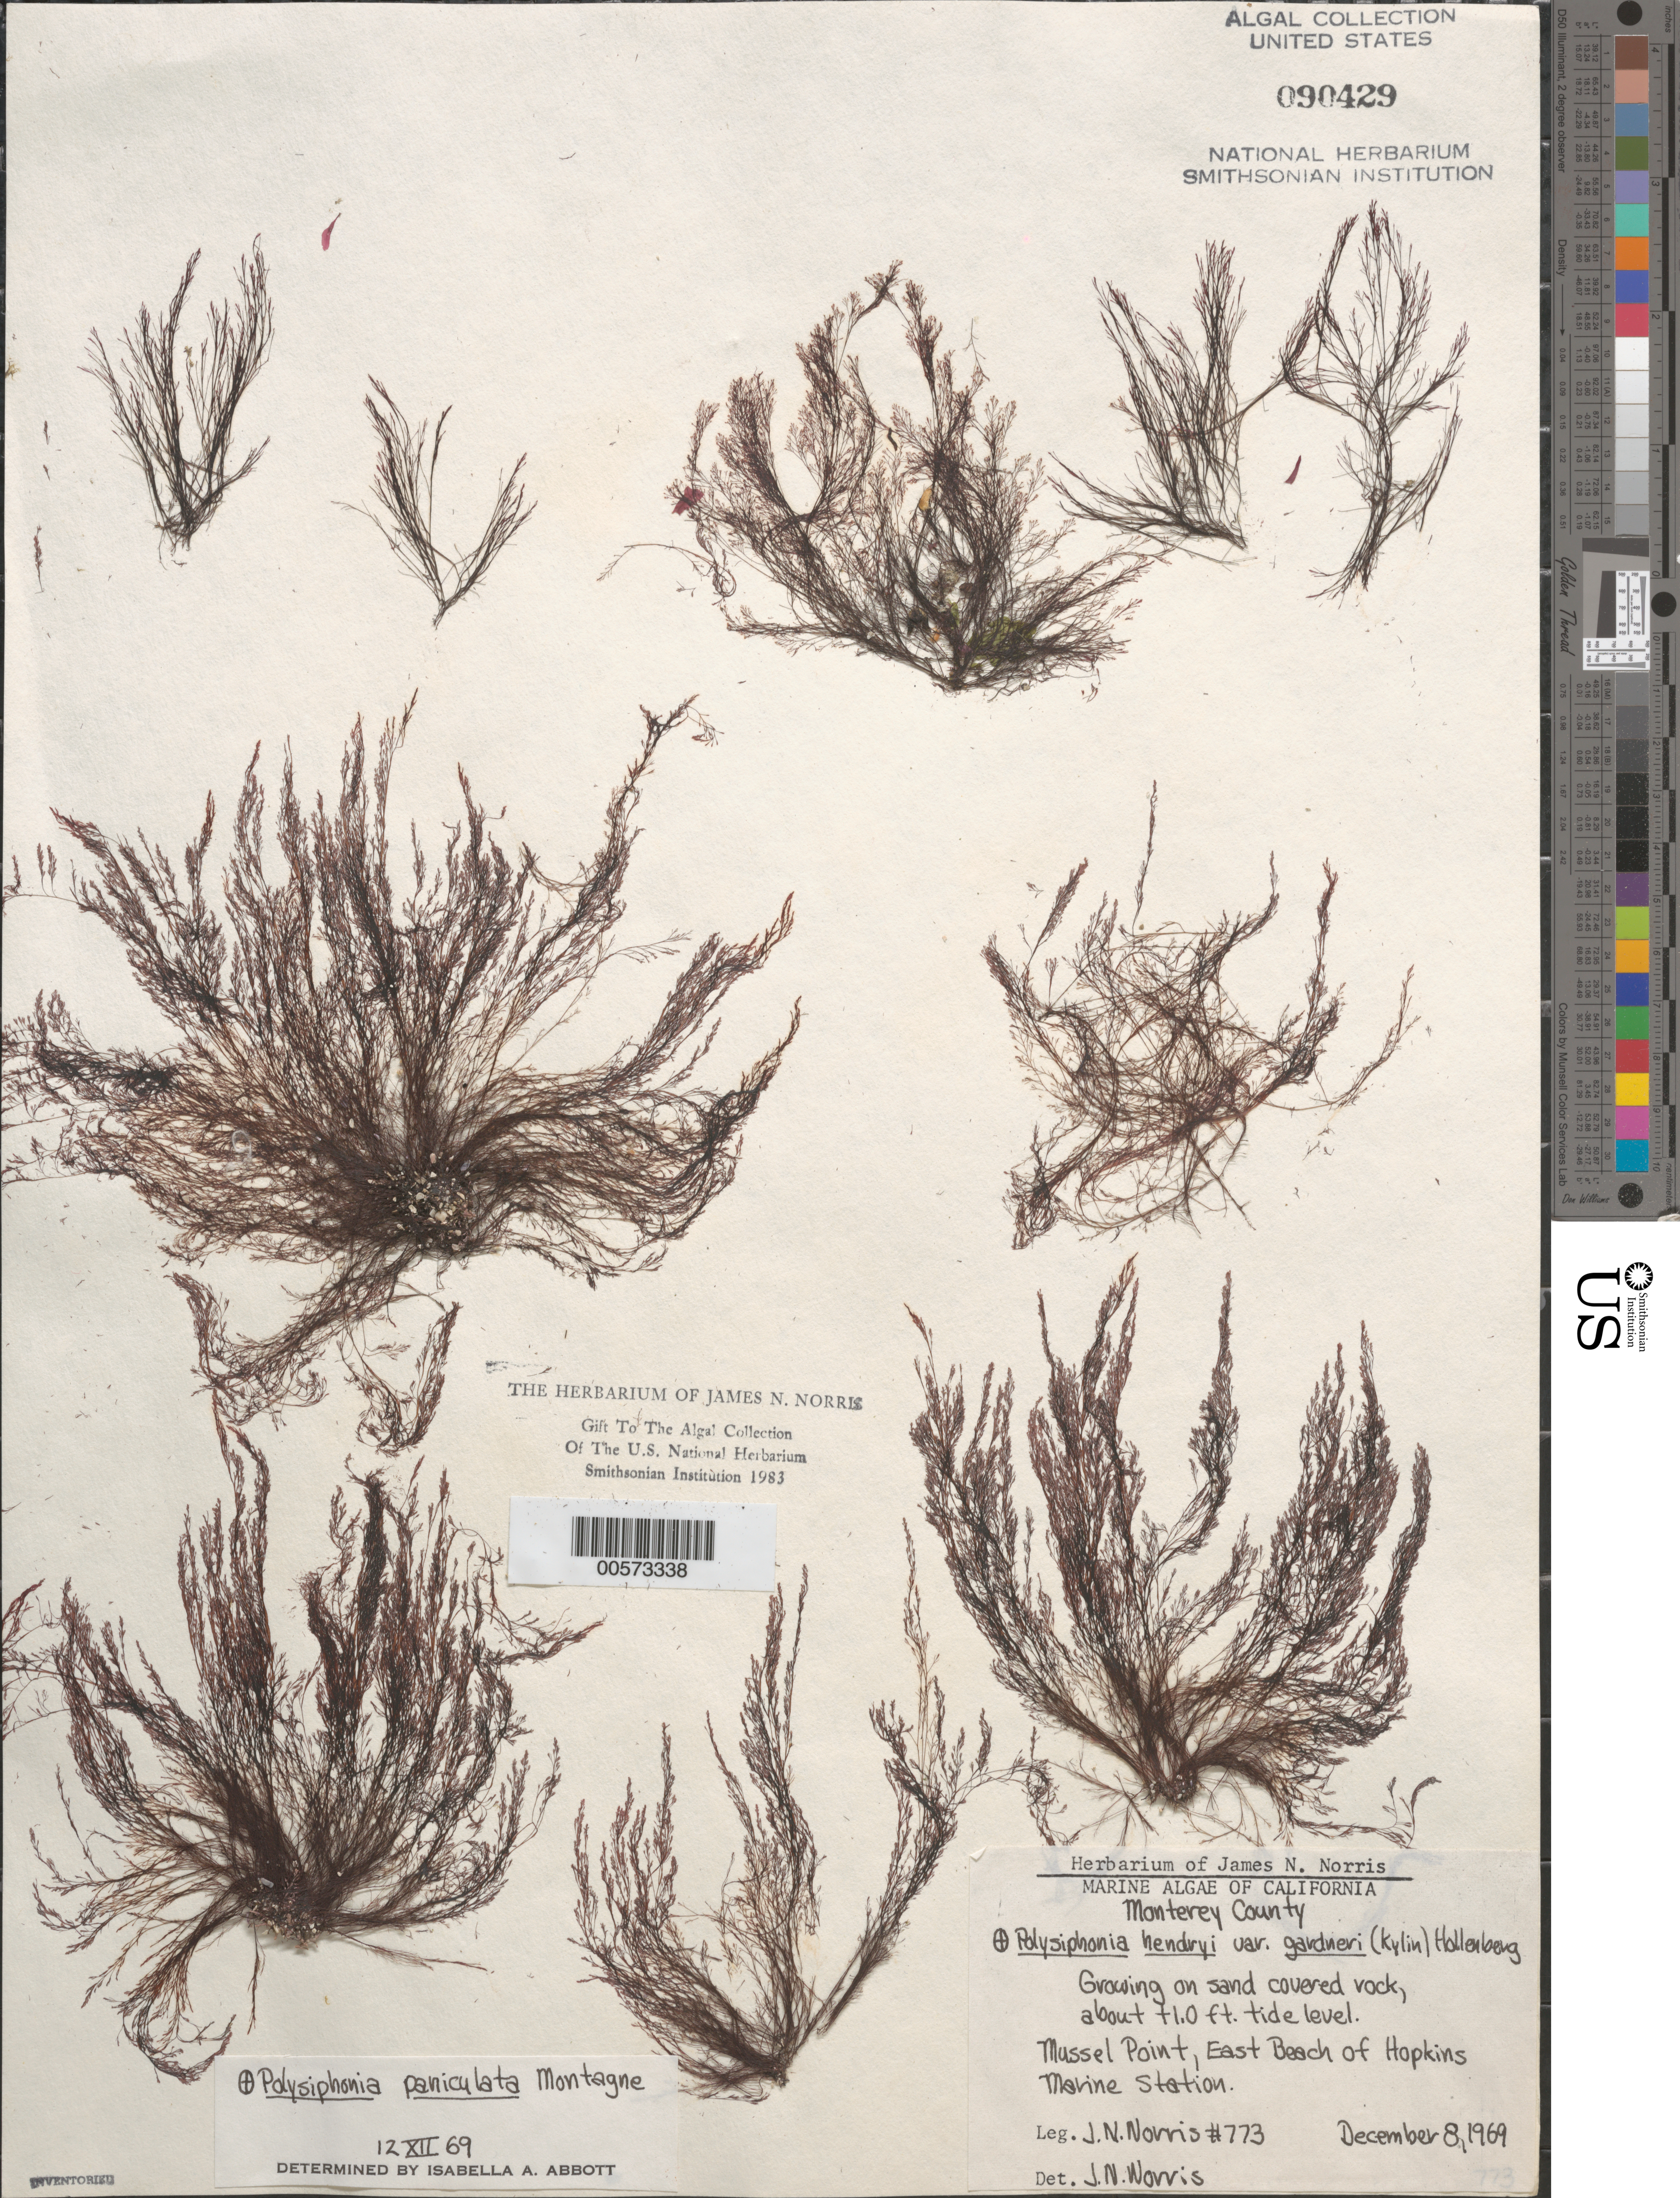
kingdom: Plantae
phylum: Rhodophyta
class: Florideophyceae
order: Ceramiales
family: Rhodomelaceae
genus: Eutrichosiphonia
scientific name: Eutrichosiphonia paniculata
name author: (Mont.) D.E.Bustamante & T.O. Cho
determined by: Algae name updating Project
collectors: J. N. Norris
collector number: JN-773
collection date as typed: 08 Dec 1969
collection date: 1969-12-08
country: United States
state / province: California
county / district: Monterey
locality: East Beach, Hopkins Marine Station, Mussel Point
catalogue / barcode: US 90429